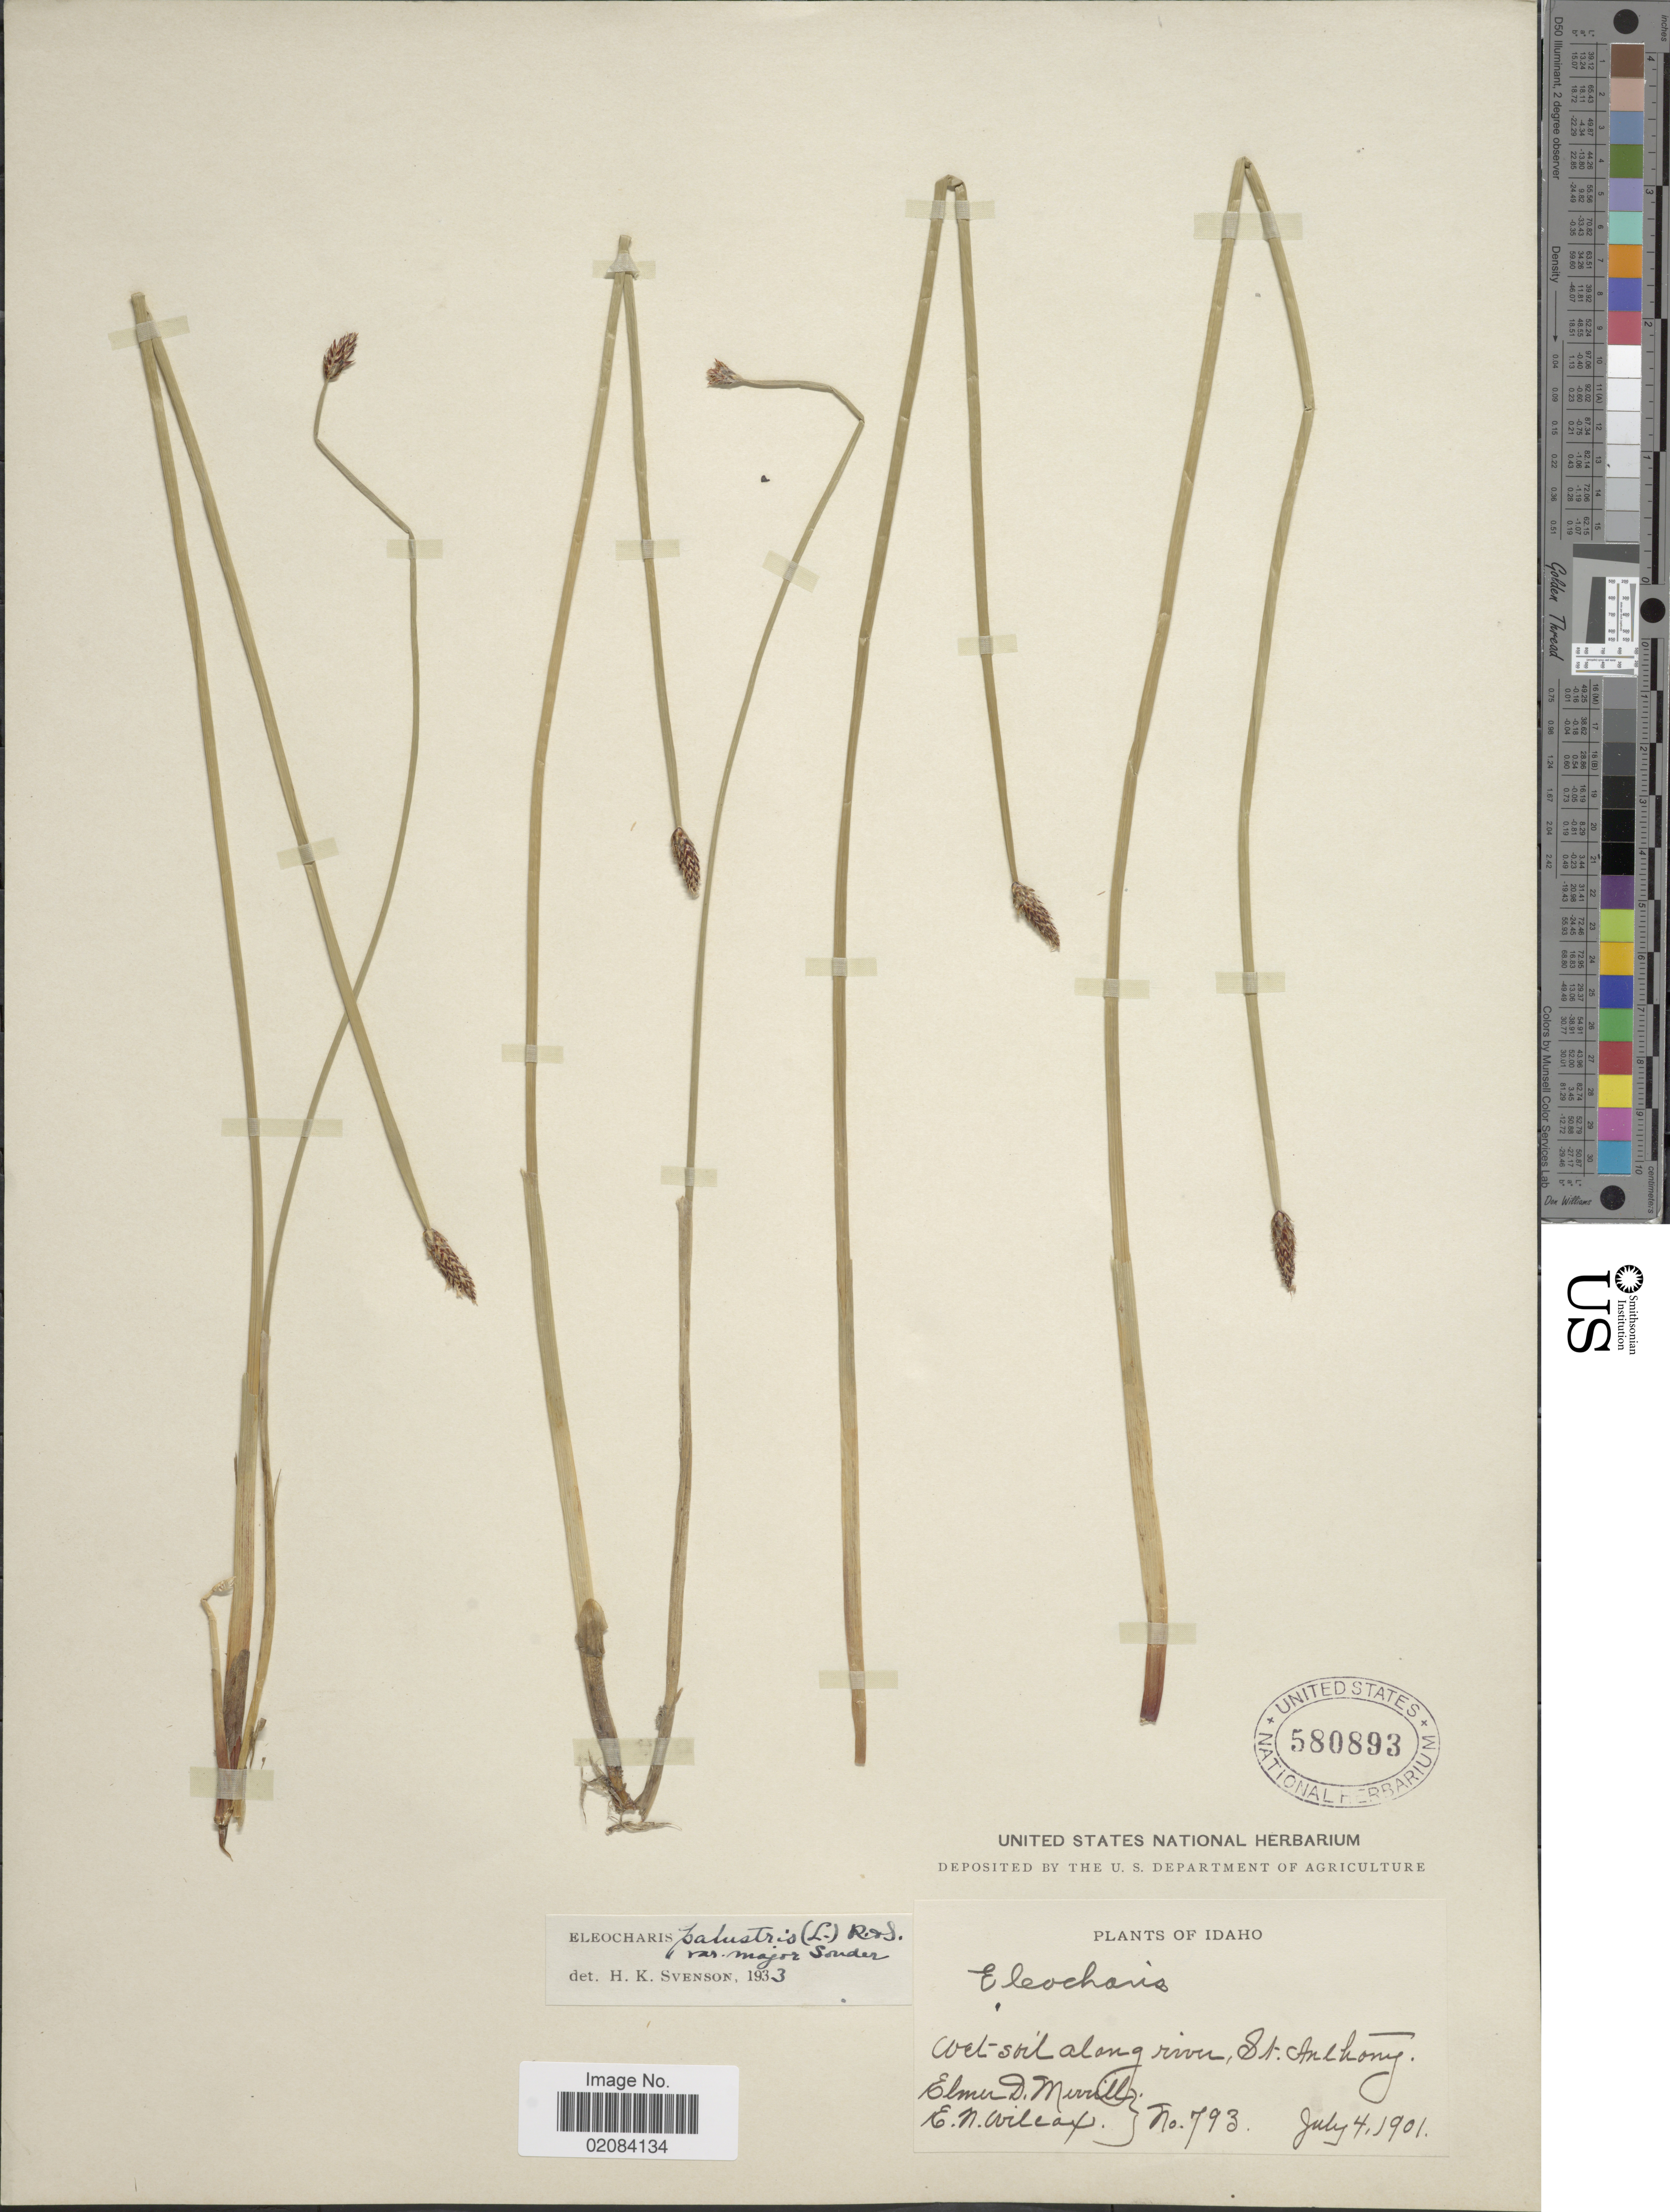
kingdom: Plantae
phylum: Tracheophyta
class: Liliopsida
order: Poales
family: Cyperaceae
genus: Eleocharis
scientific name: Eleocharis palustris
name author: (L.) Roem. & Schult.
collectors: E. D. Merrill & E. Wilcox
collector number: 793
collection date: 1901-07-04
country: United States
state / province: Idaho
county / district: Fremont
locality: Wet soil along river, St. Anthony.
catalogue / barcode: US 580893